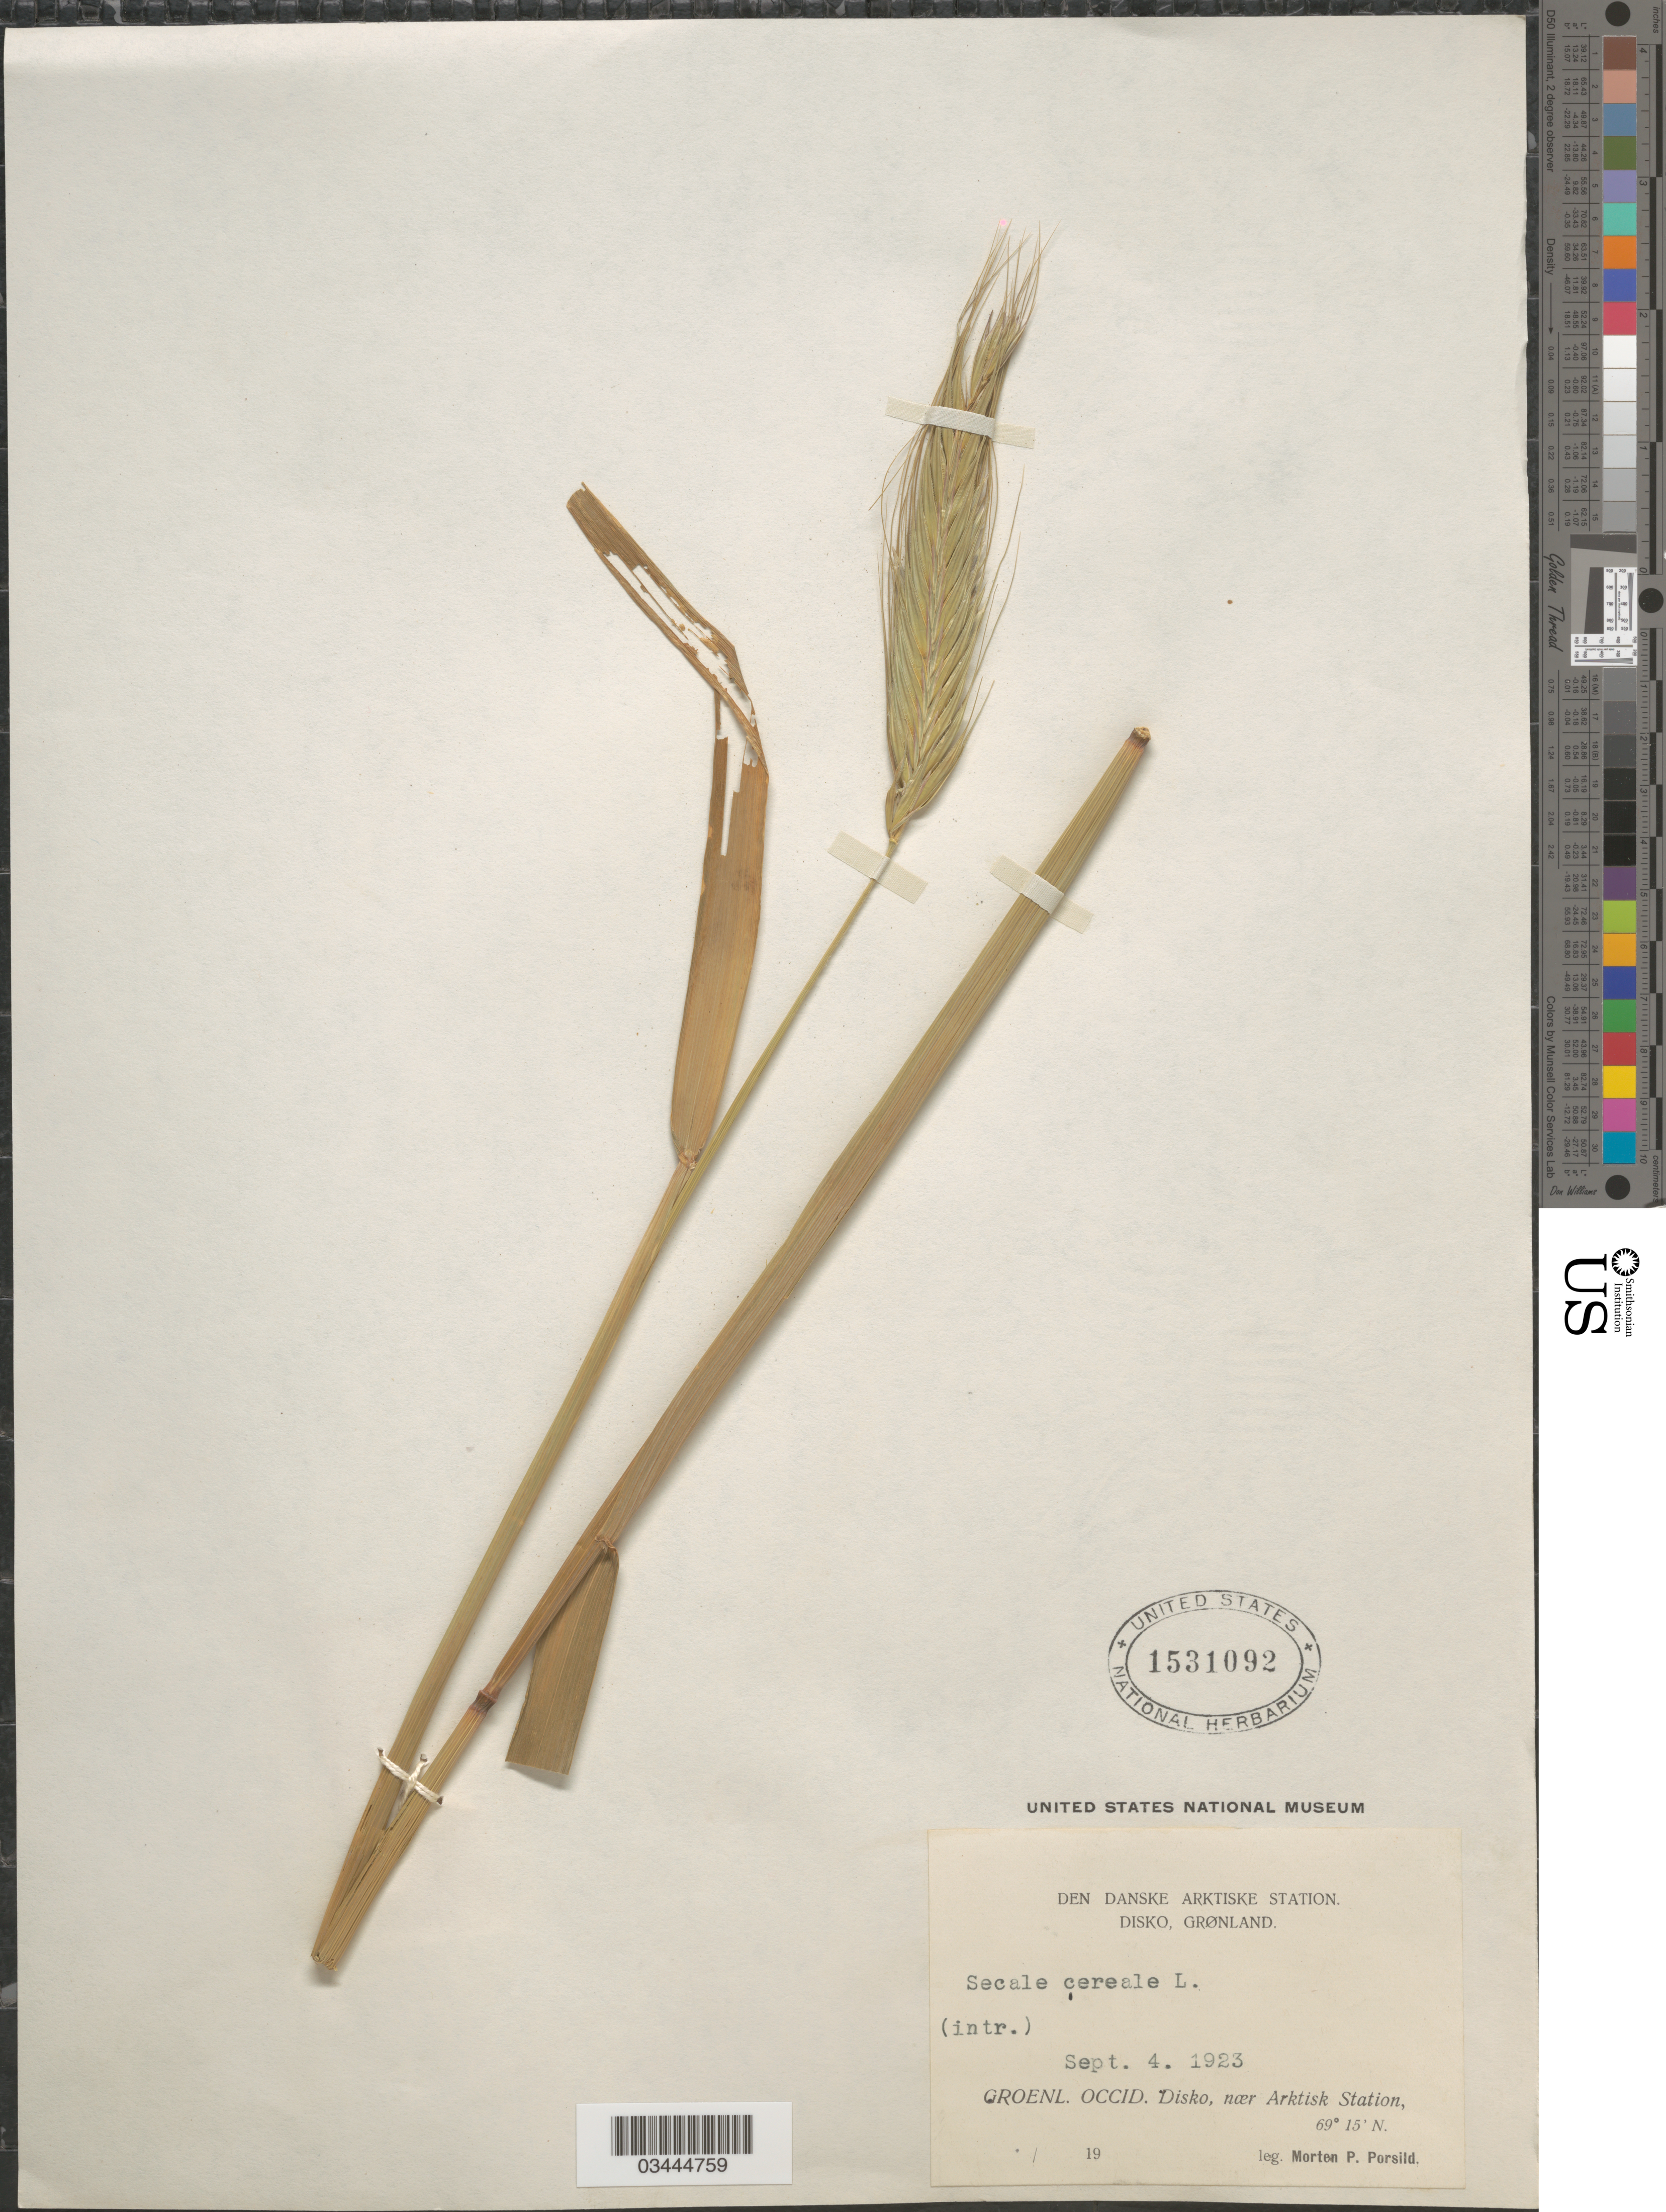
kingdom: Plantae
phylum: Tracheophyta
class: Liliopsida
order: Poales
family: Poaceae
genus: Secale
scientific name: Secale cereale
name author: L.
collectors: M. P. Porsild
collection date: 1923-09-04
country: Greenland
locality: Den Danske Arktiske Station. Disko, Grønland. Groenl. Occid. Disko, near Arktisk Station.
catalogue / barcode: US 1531092